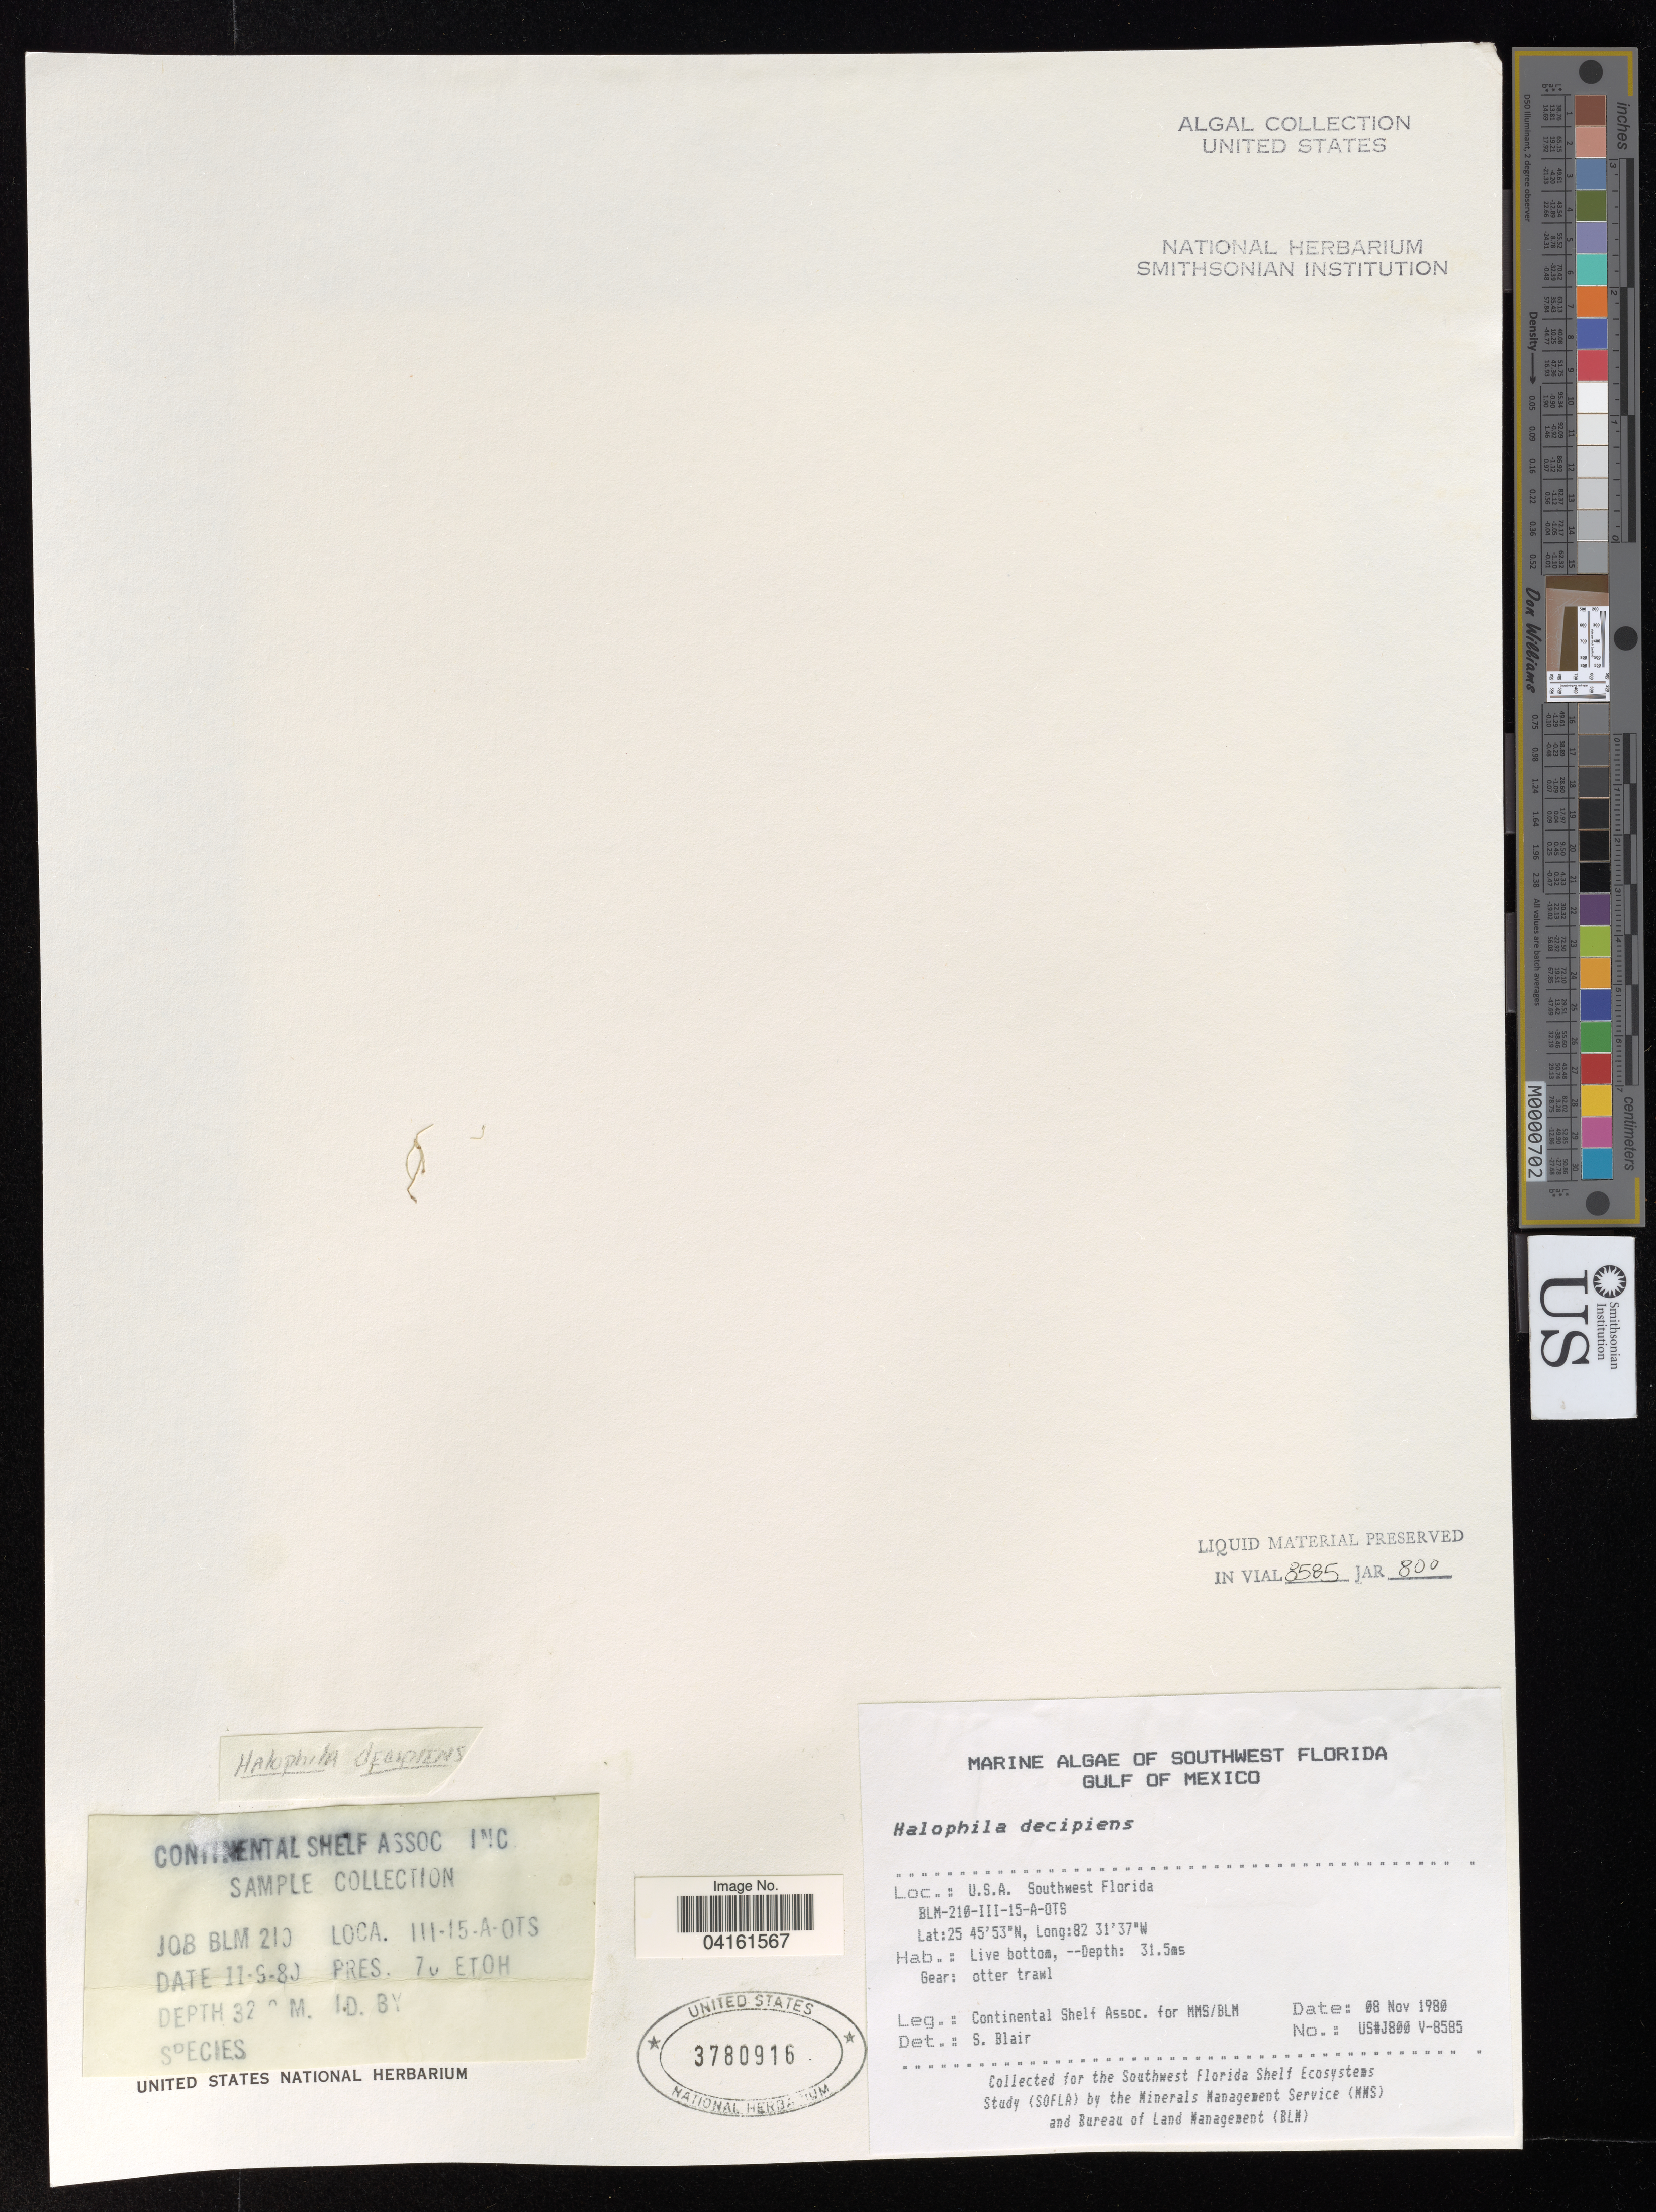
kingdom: Plantae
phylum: Tracheophyta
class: Liliopsida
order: Alismatales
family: Hydrocharitaceae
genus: Halophila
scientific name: Halophila decipiens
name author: Ostenf.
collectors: Continental Shelf Associates for the MMS/BLM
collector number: US#J800 V-8585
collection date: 1980-11-08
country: United States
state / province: Florida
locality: Southwest Florida. Gulf of Mexico. BLM-210-III-15-A-OTS.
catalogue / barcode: US 3780916